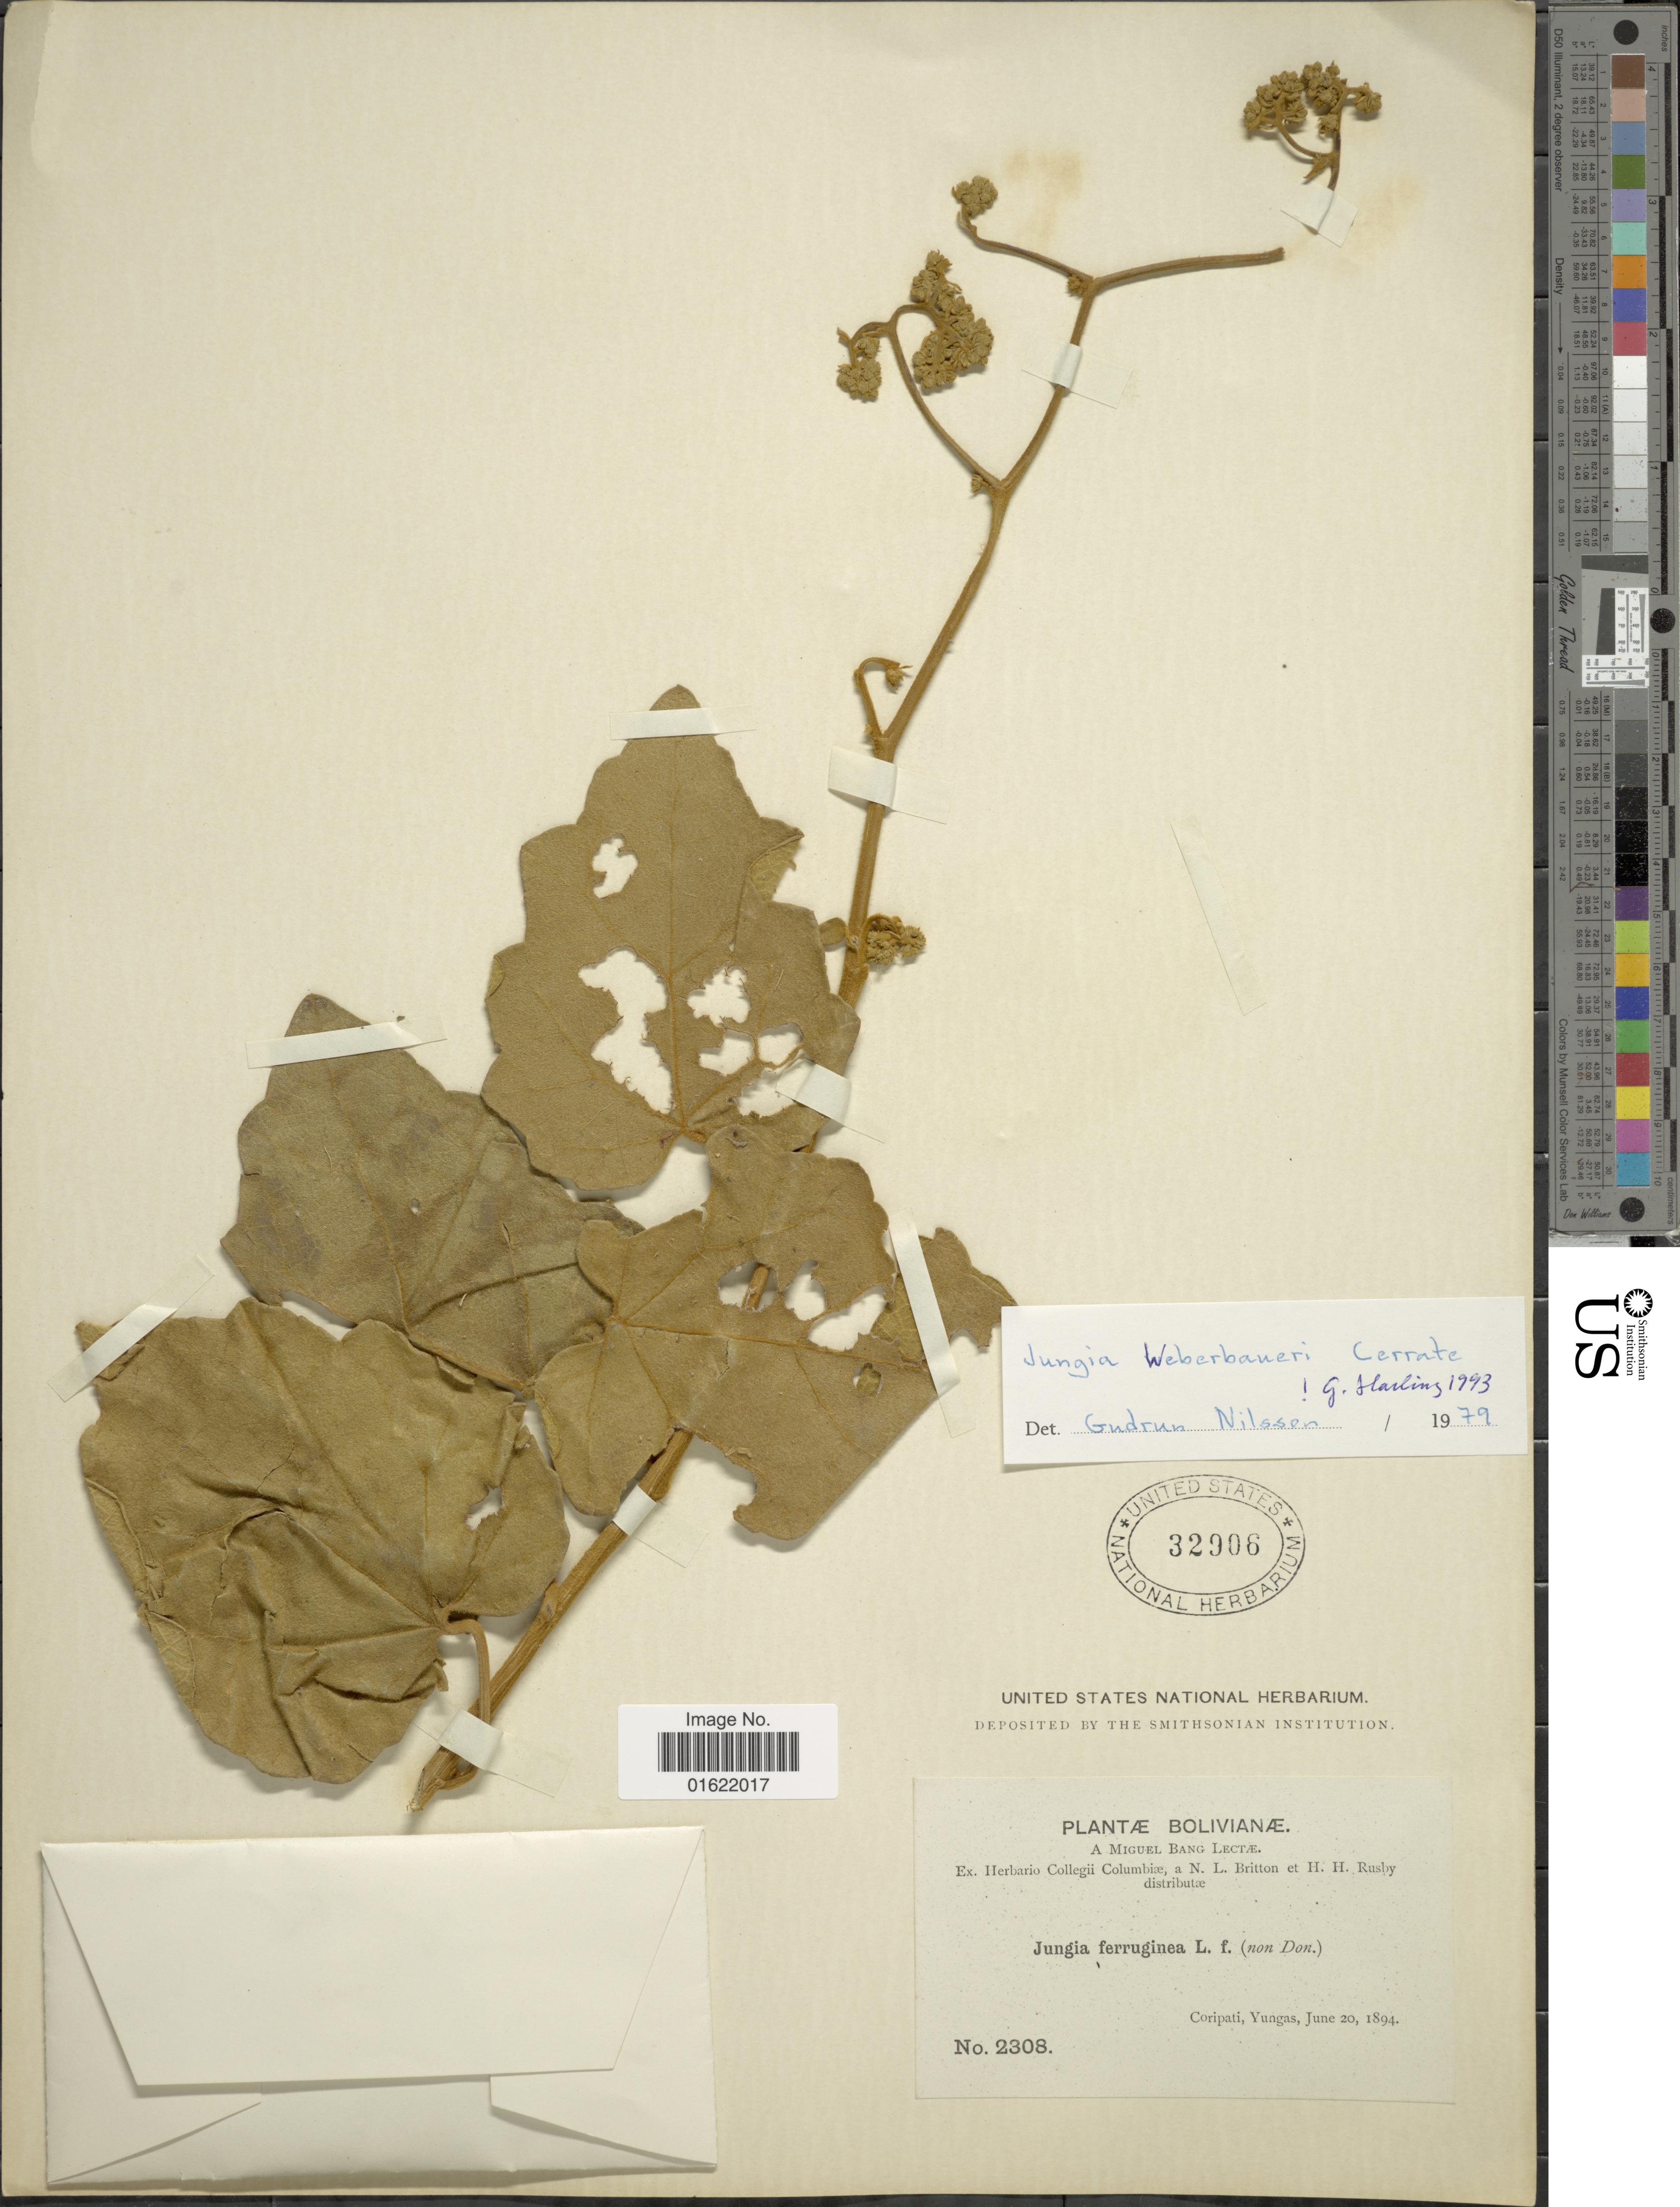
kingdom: Plantae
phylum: Tracheophyta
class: Magnoliopsida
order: Asterales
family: Asteraceae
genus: Jungia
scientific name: Jungia weberbaueri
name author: Valenzuela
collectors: M. Bang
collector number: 2308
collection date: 1894-06-20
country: Bolivia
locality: Coripati, Yungas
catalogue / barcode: US 32906